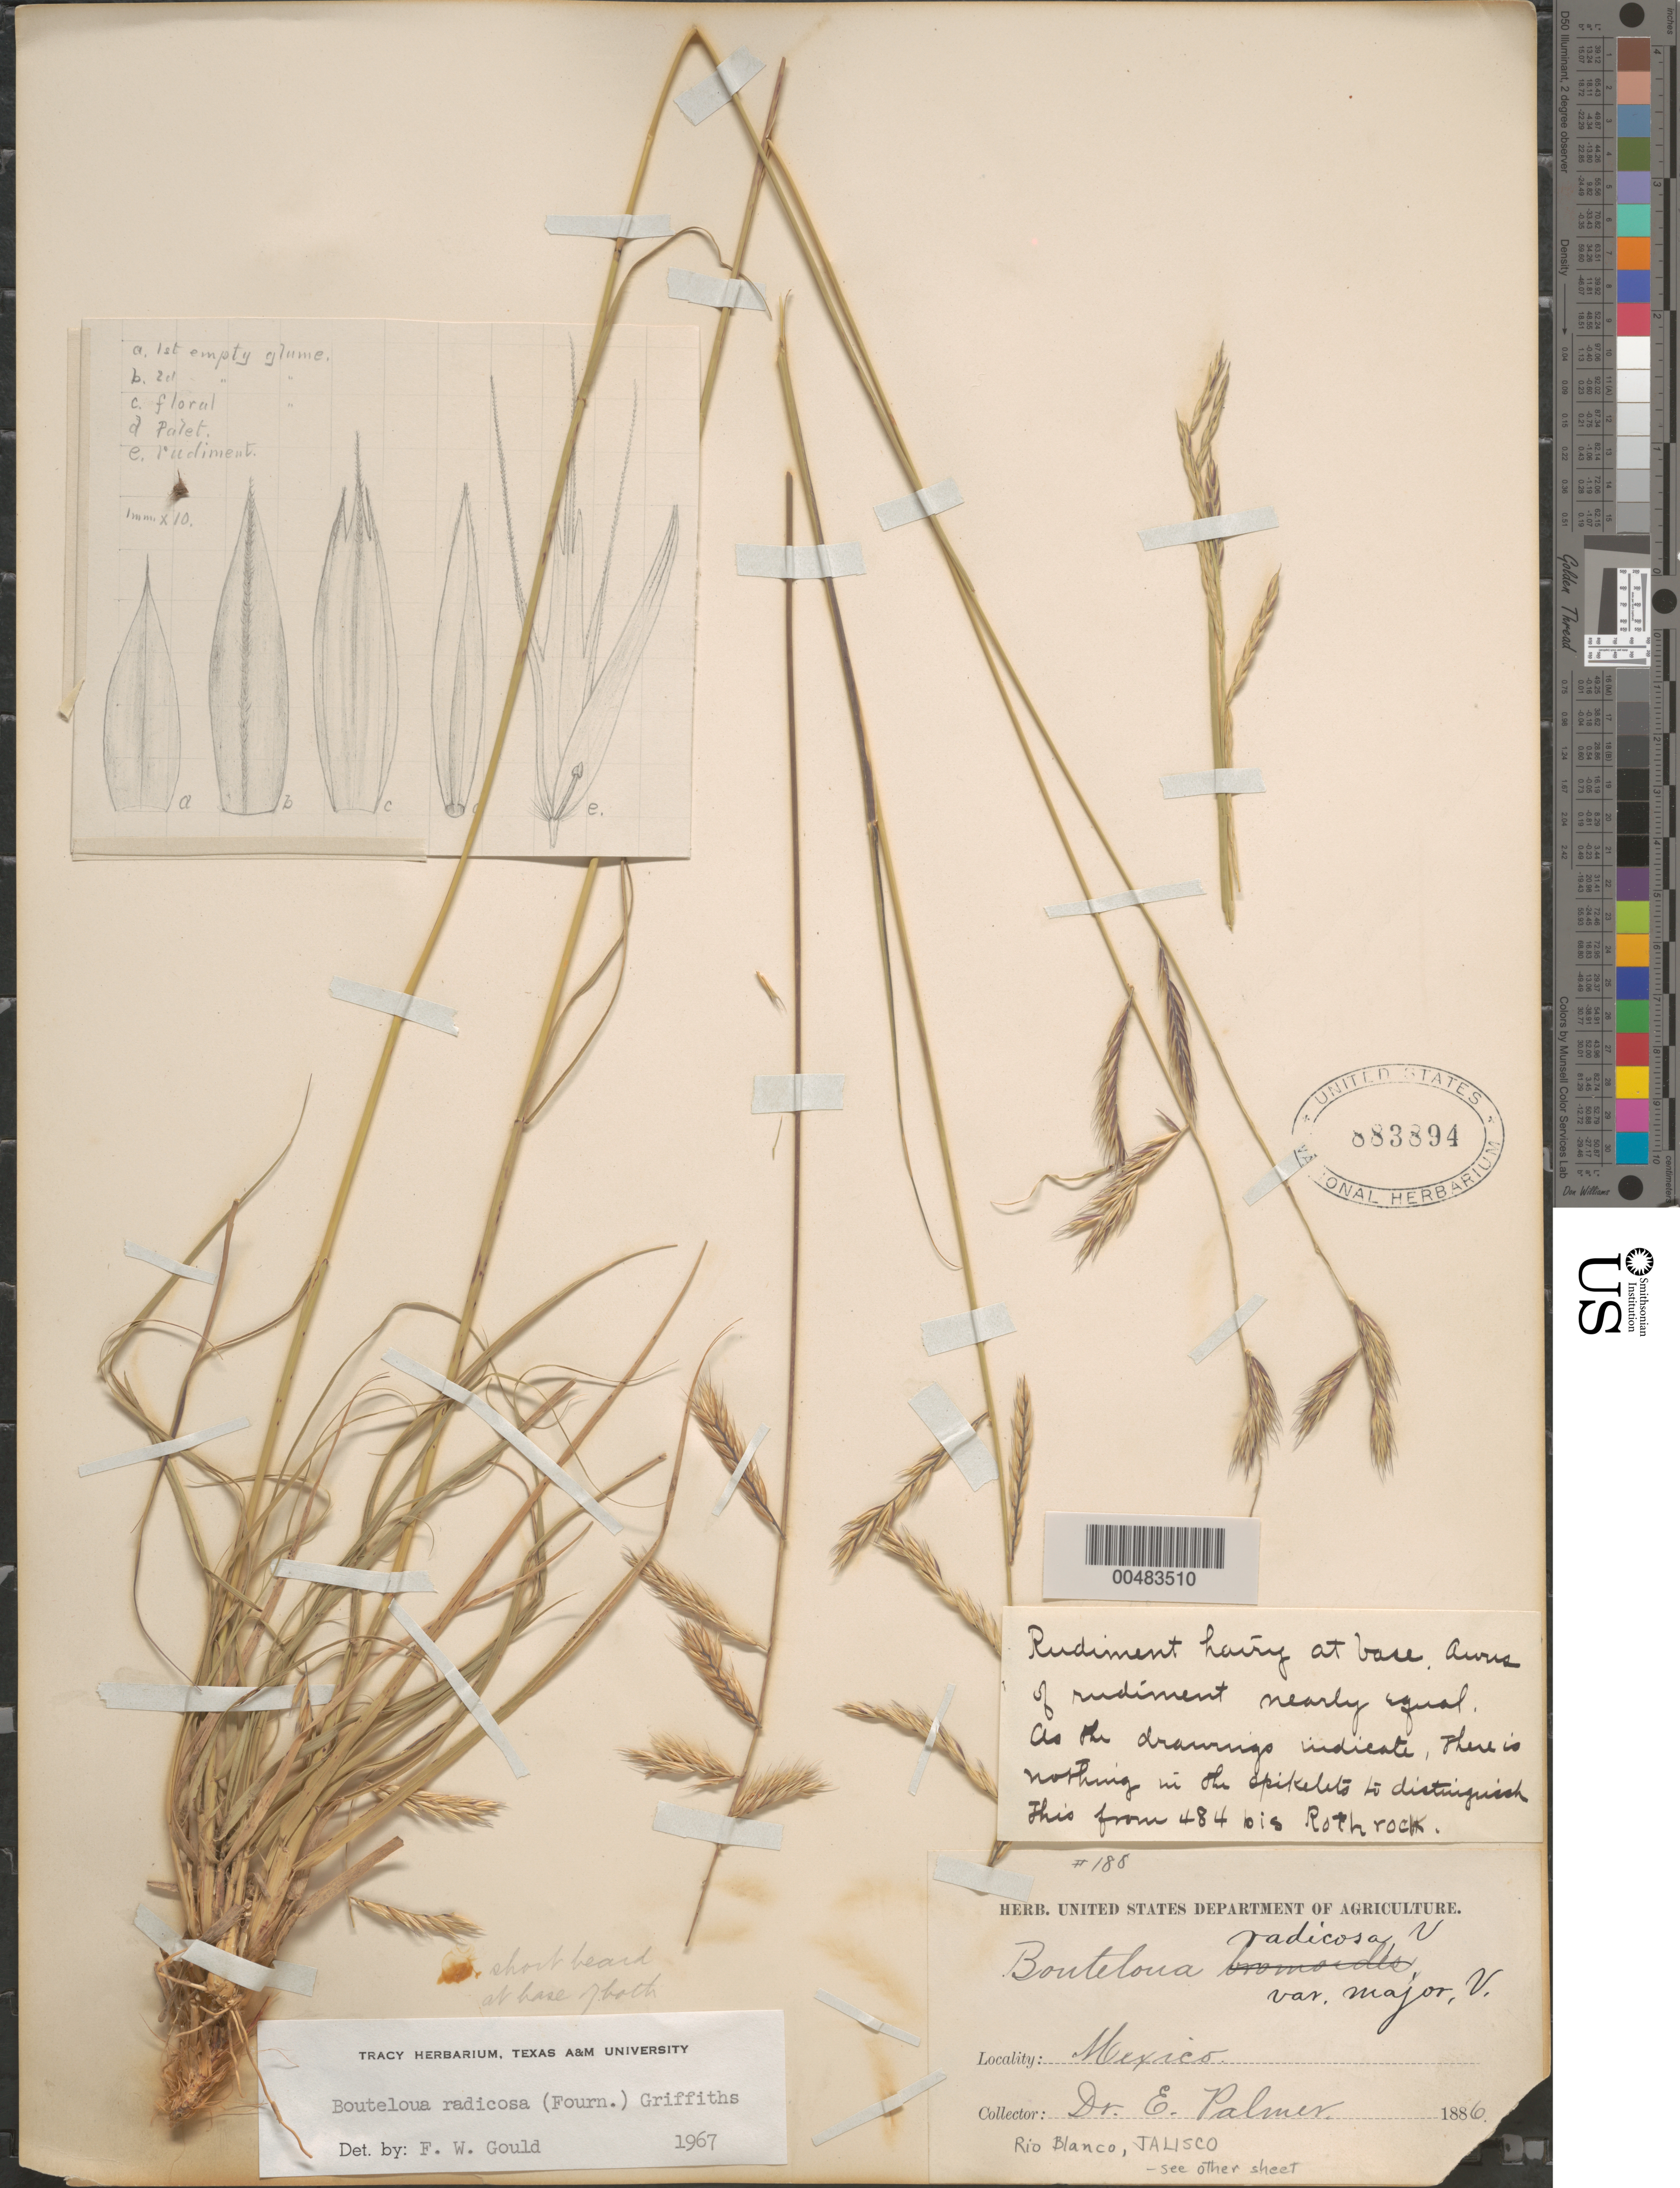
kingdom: Plantae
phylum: Tracheophyta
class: Liliopsida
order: Poales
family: Poaceae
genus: Bouteloua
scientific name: Bouteloua radicosa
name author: (E. Fourn.) Griffiths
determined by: Gould, F. W.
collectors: E. Palmer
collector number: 188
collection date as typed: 1886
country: Mexico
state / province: Jalisco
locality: Rio Blanco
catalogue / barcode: US 883894